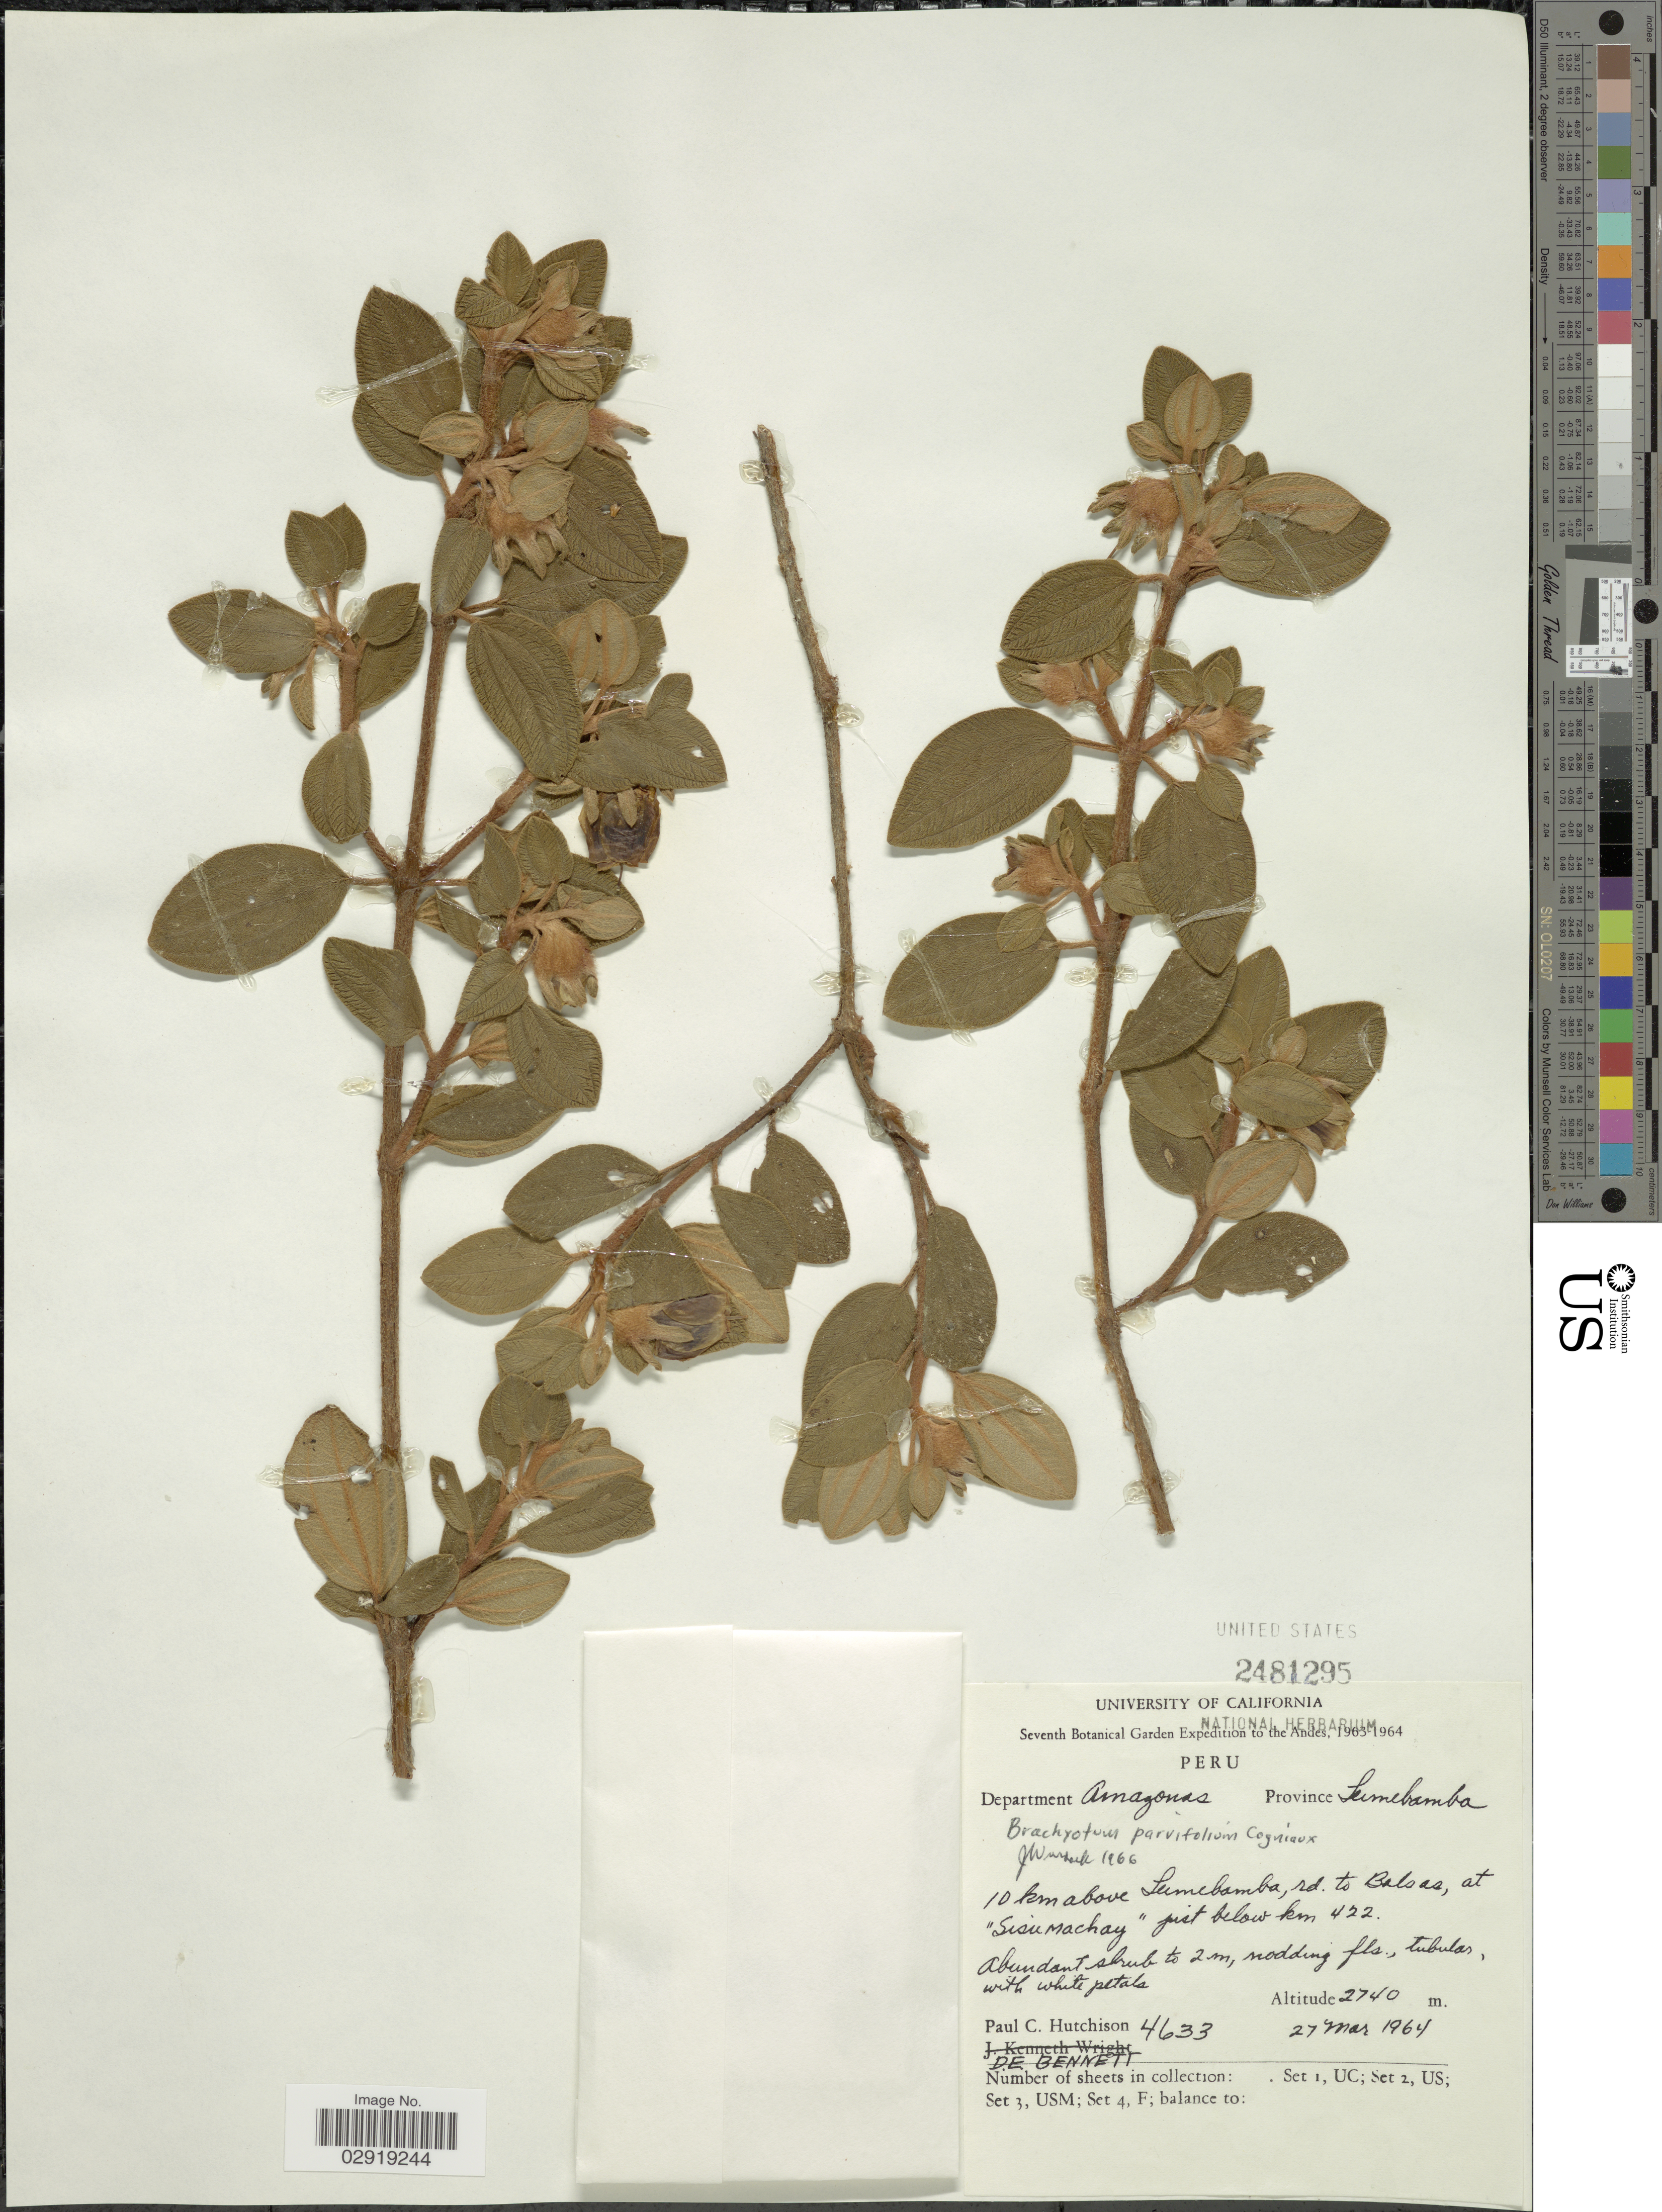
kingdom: Plantae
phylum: Tracheophyta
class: Magnoliopsida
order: Myrtales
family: Melastomataceae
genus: Brachyotum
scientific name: Brachyotum parvifolium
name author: Cogn.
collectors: P. C. Hutchison & D. E. Bennett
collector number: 4633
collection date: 1964-03-27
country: Peru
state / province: Amazonas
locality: Department Amazonas Province Leimebamba. 10 km above Leimebamba, rd. to Balsas, at "Sisu Machay" just below km 422.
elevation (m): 2740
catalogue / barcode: US 2481295